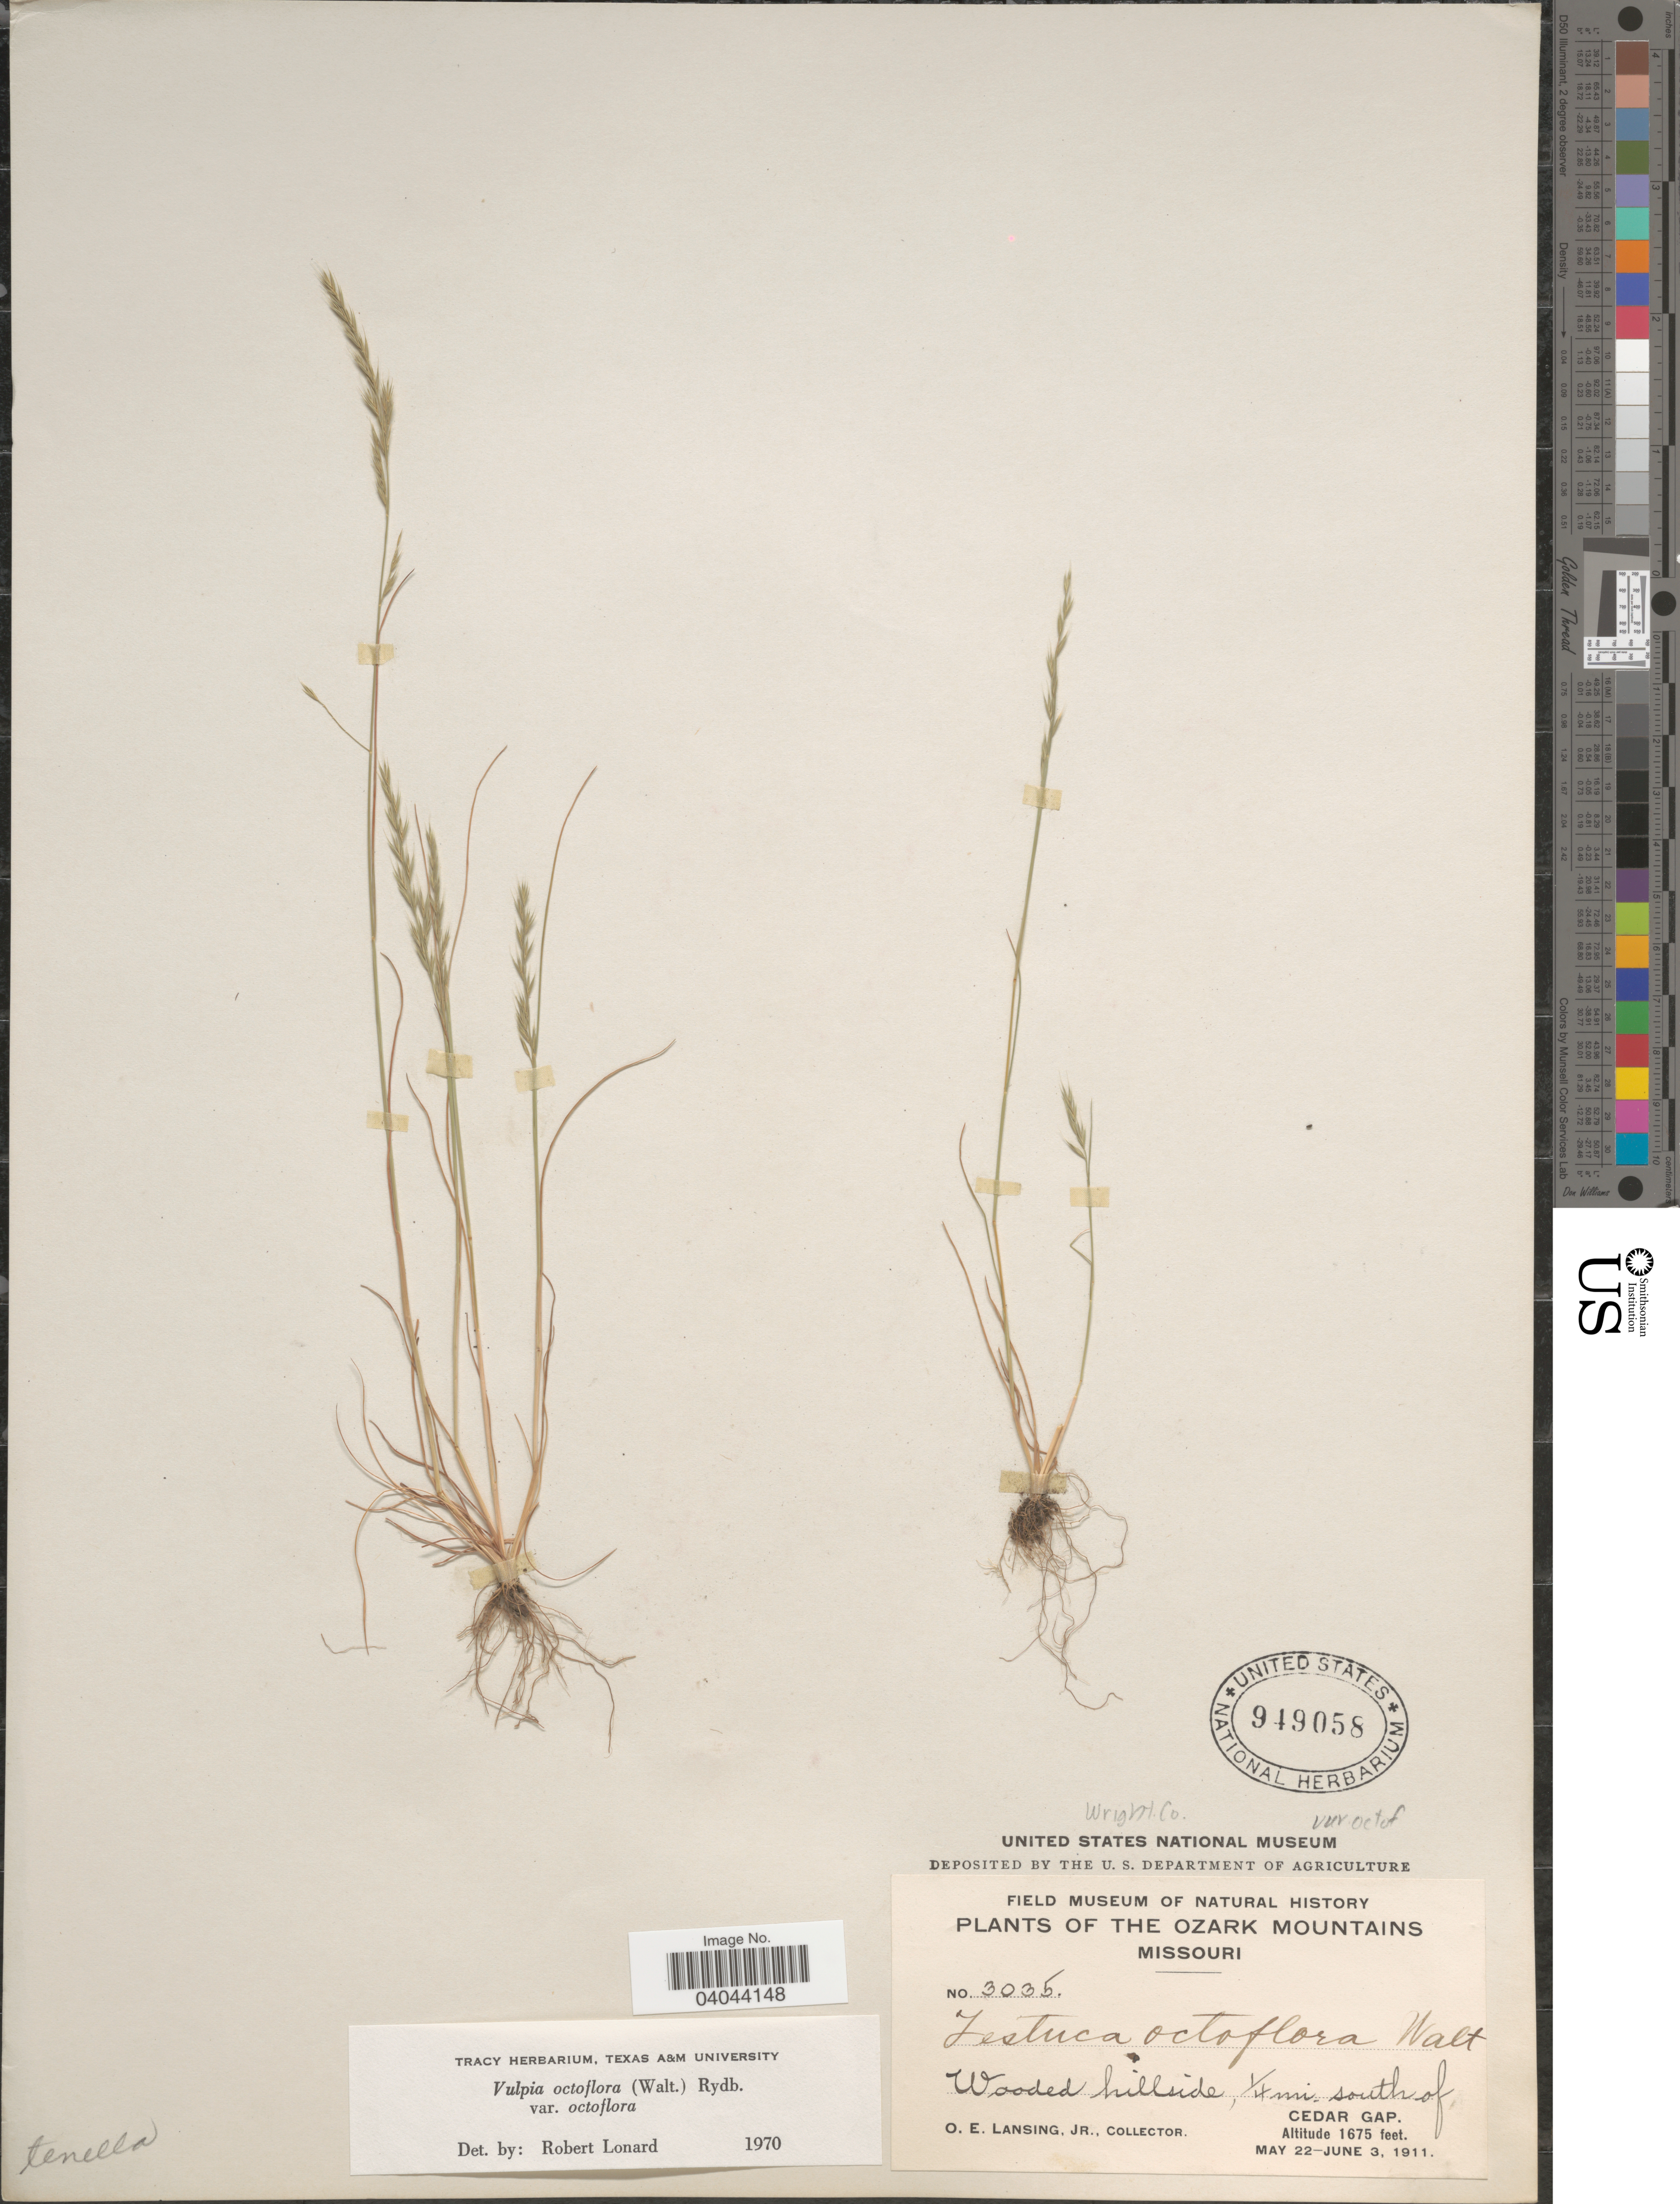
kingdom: Plantae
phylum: Tracheophyta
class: Liliopsida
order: Poales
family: Poaceae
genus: Festuca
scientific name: Festuca octoflora var. octoflora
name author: Walter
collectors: O. Lansing Jr.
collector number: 3035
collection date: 1911-05-22/1911-06-03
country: United States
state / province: Missouri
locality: Wright Co. The Ozark Mountains. Wooded hillside, ¼ mi. south of Cedar Gap.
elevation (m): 511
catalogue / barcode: US 949058